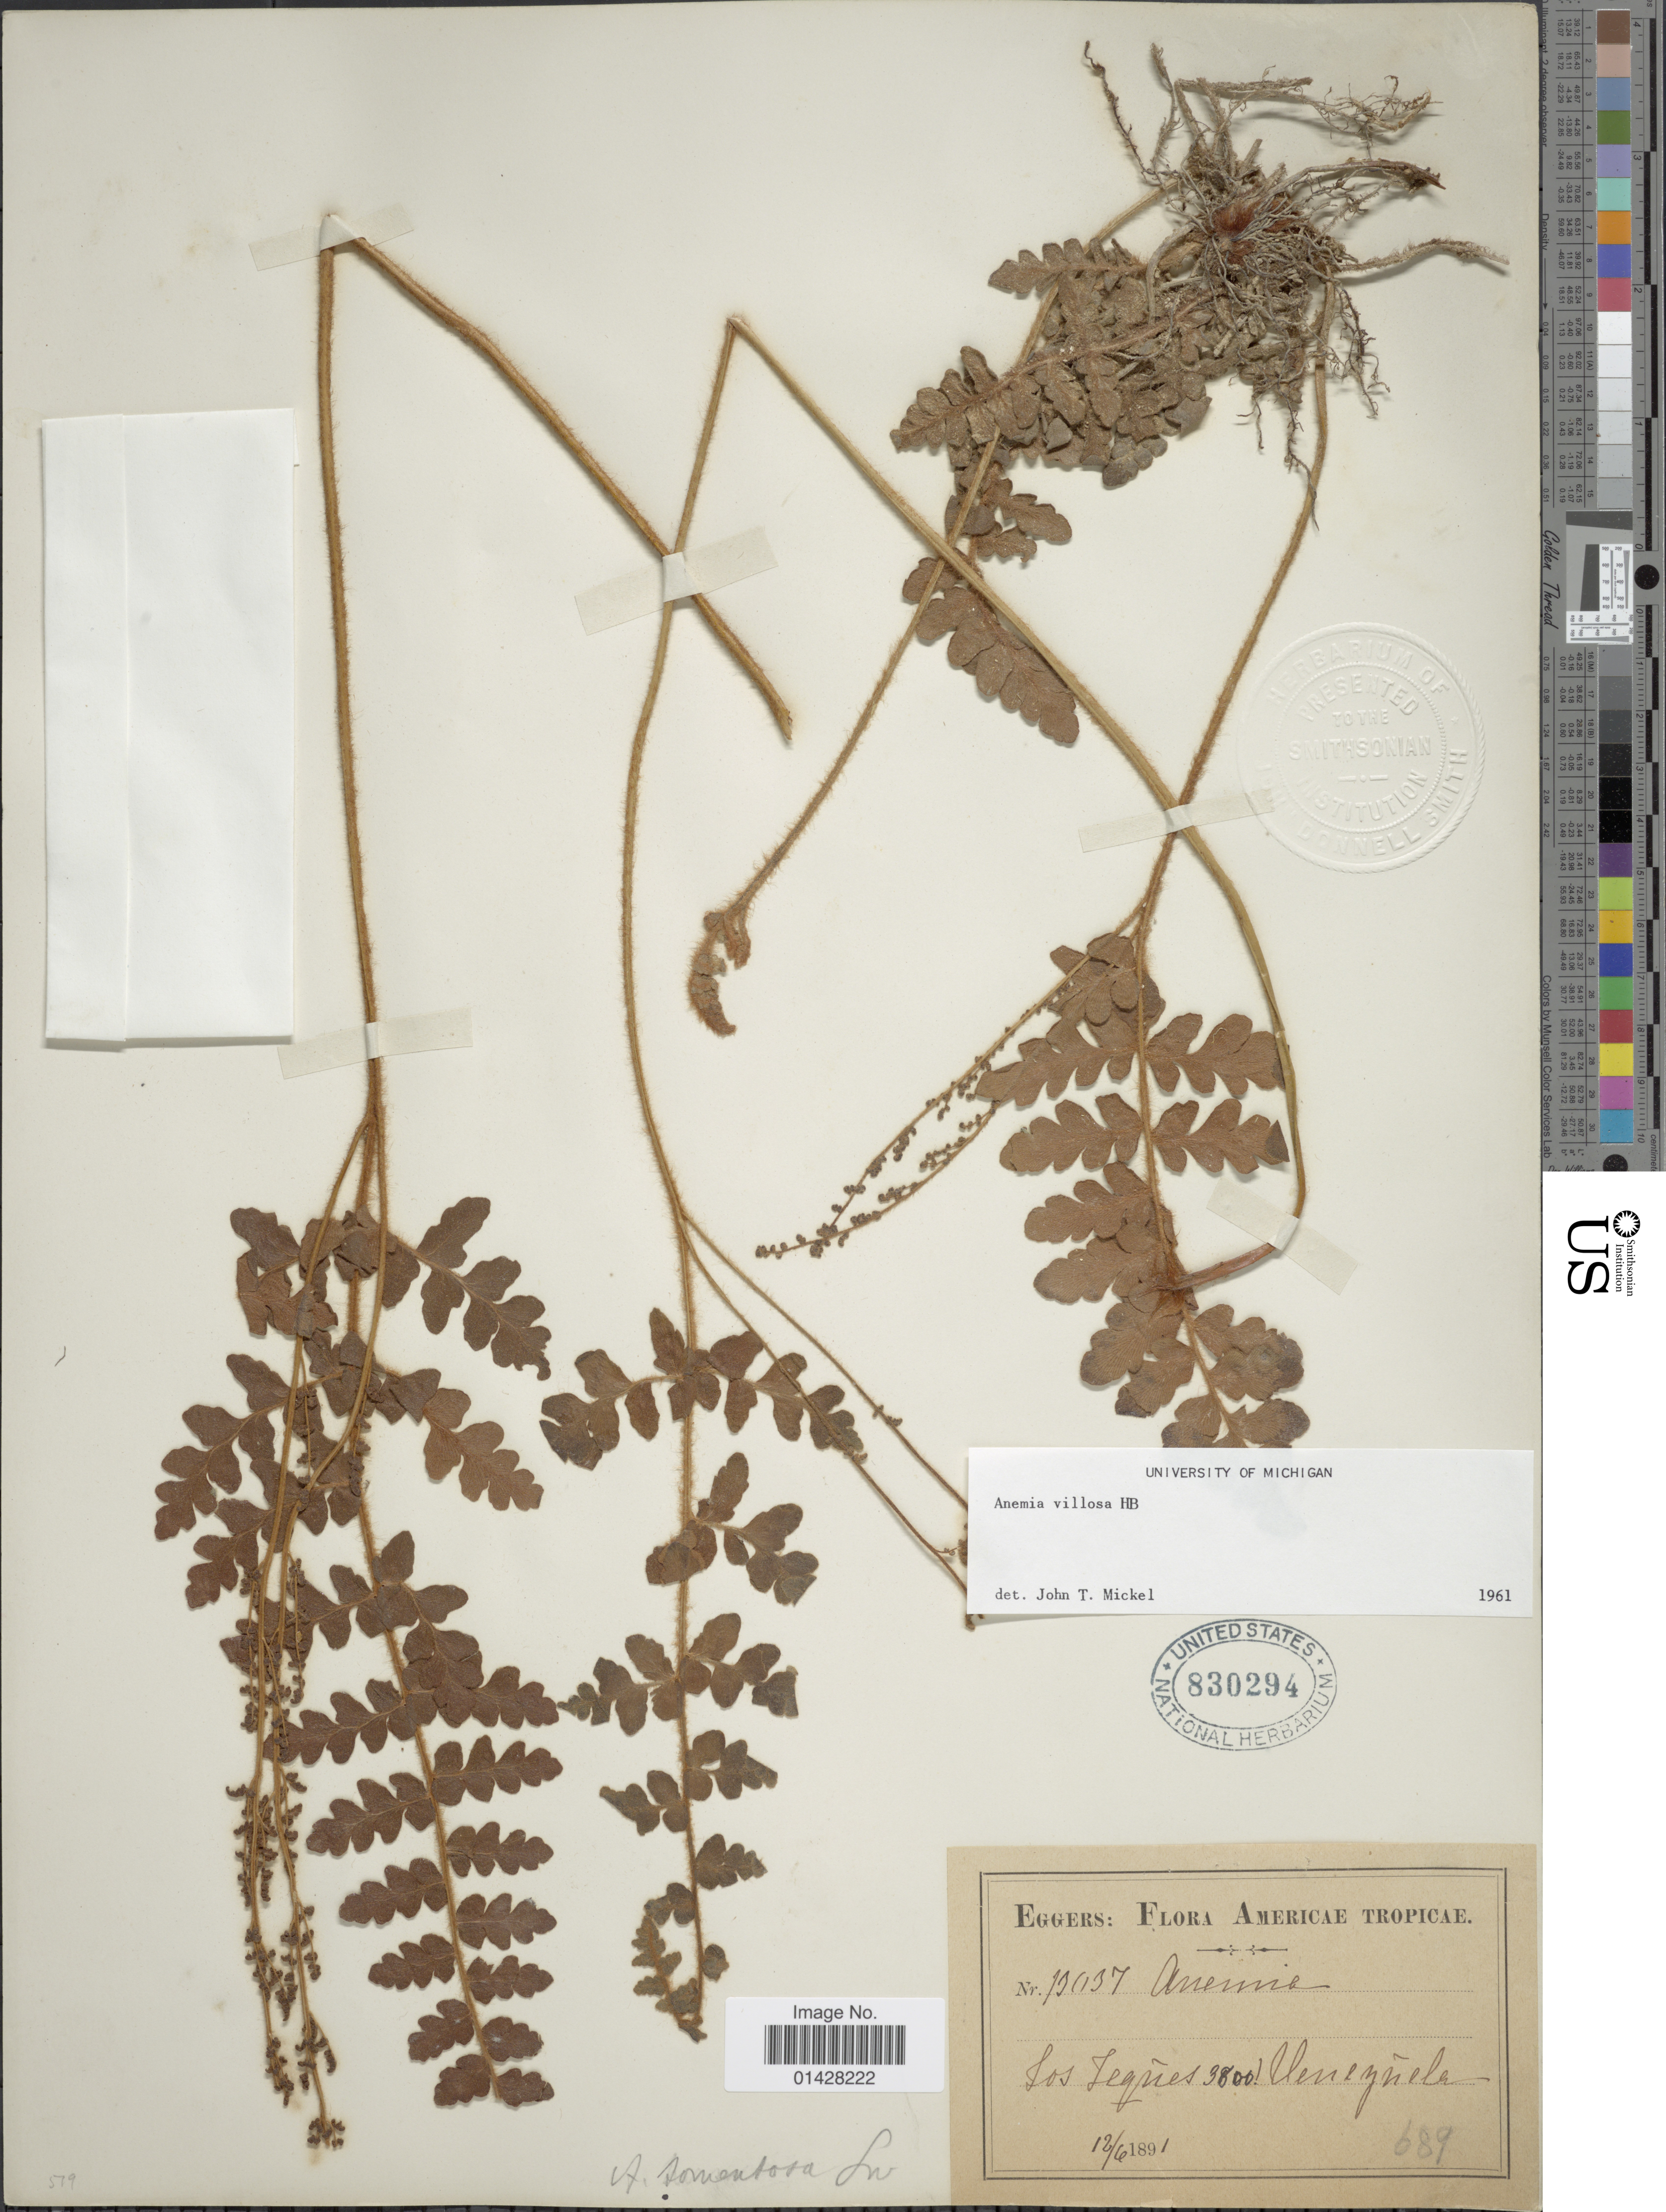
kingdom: Plantae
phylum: Tracheophyta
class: Polypodiopsida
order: Schizaeales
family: Anemiaceae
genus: Anemia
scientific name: Anemia villosa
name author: Humb. & Bonpl. ex Willd.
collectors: -. Eggers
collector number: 13037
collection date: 1891-06-12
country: Venezuela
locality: Los Teques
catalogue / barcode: US 830294